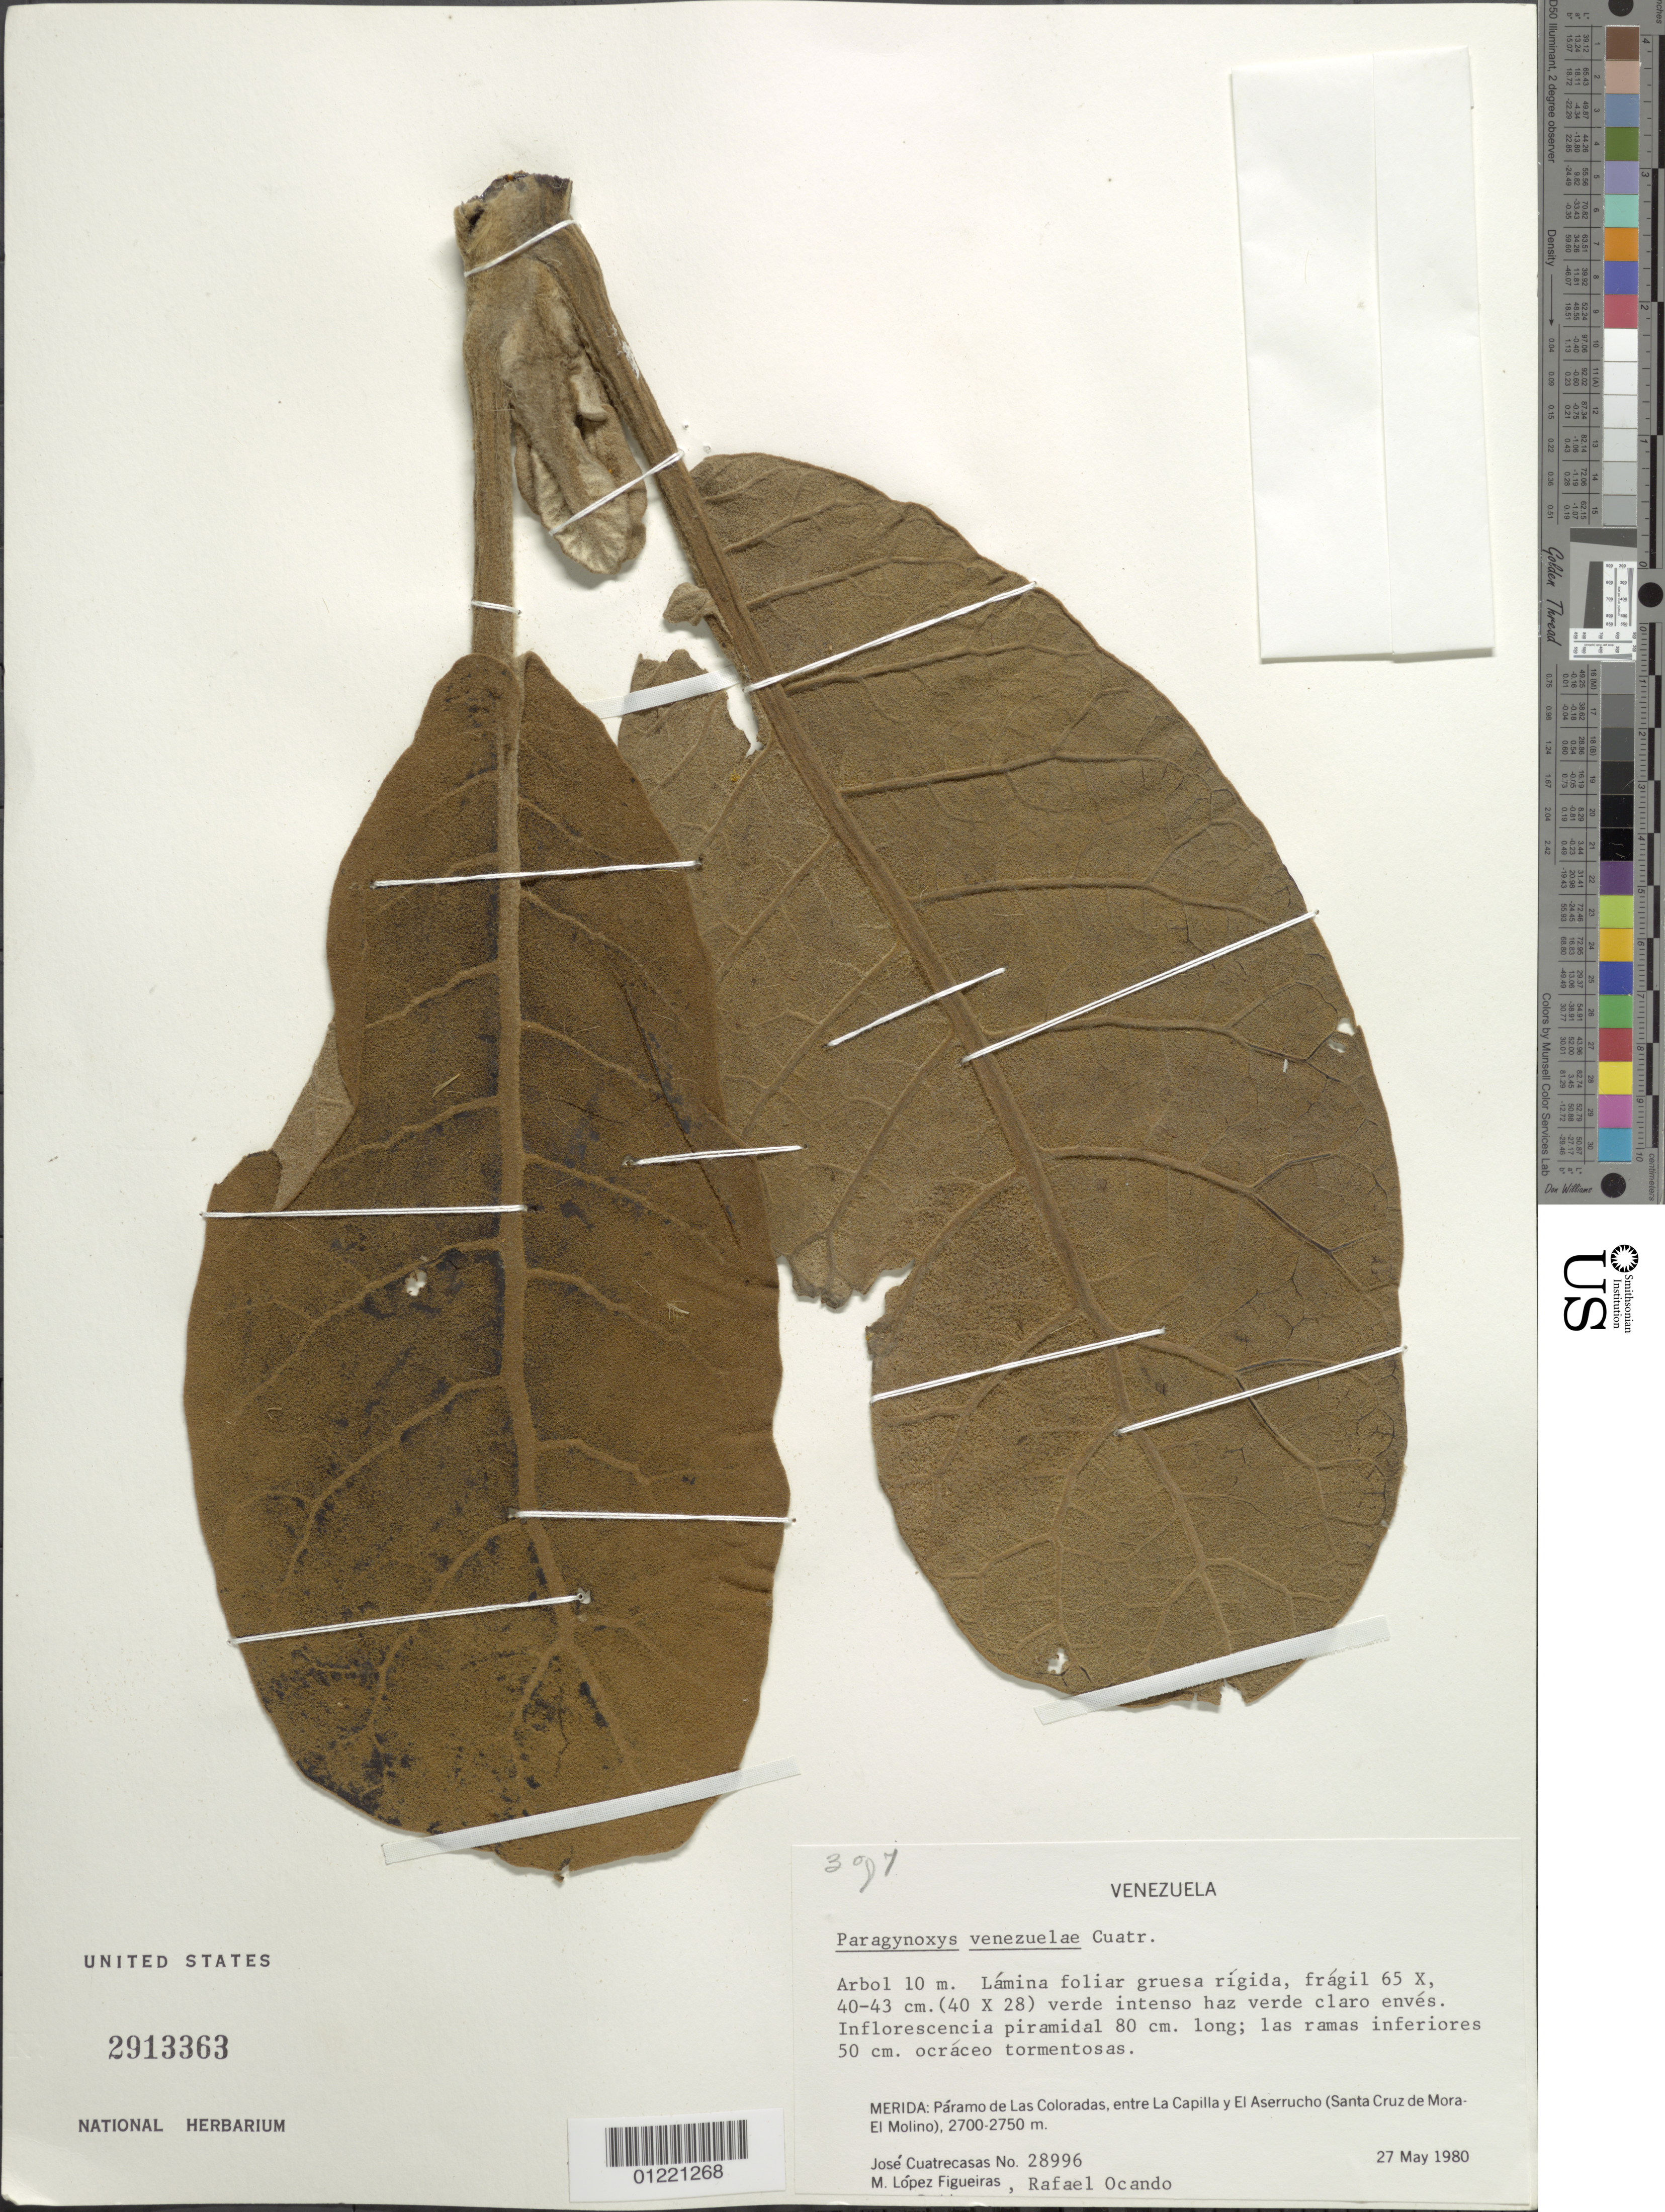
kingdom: Plantae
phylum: Tracheophyta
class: Magnoliopsida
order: Asterales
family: Asteraceae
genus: Paragynoxys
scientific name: Paragynoxys venezuelae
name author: (V.M. Badillo) Cuatrec.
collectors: J. Cuatrecasas, M. López Figueiras & R. Ocando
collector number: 28996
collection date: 1980-05-27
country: Venezuela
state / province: Mérida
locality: Páramo de las Colorados, entre La Capilla y El Aserrucho (Santa Cruz de Mora-El Molino)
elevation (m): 2700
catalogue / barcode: US 2913363